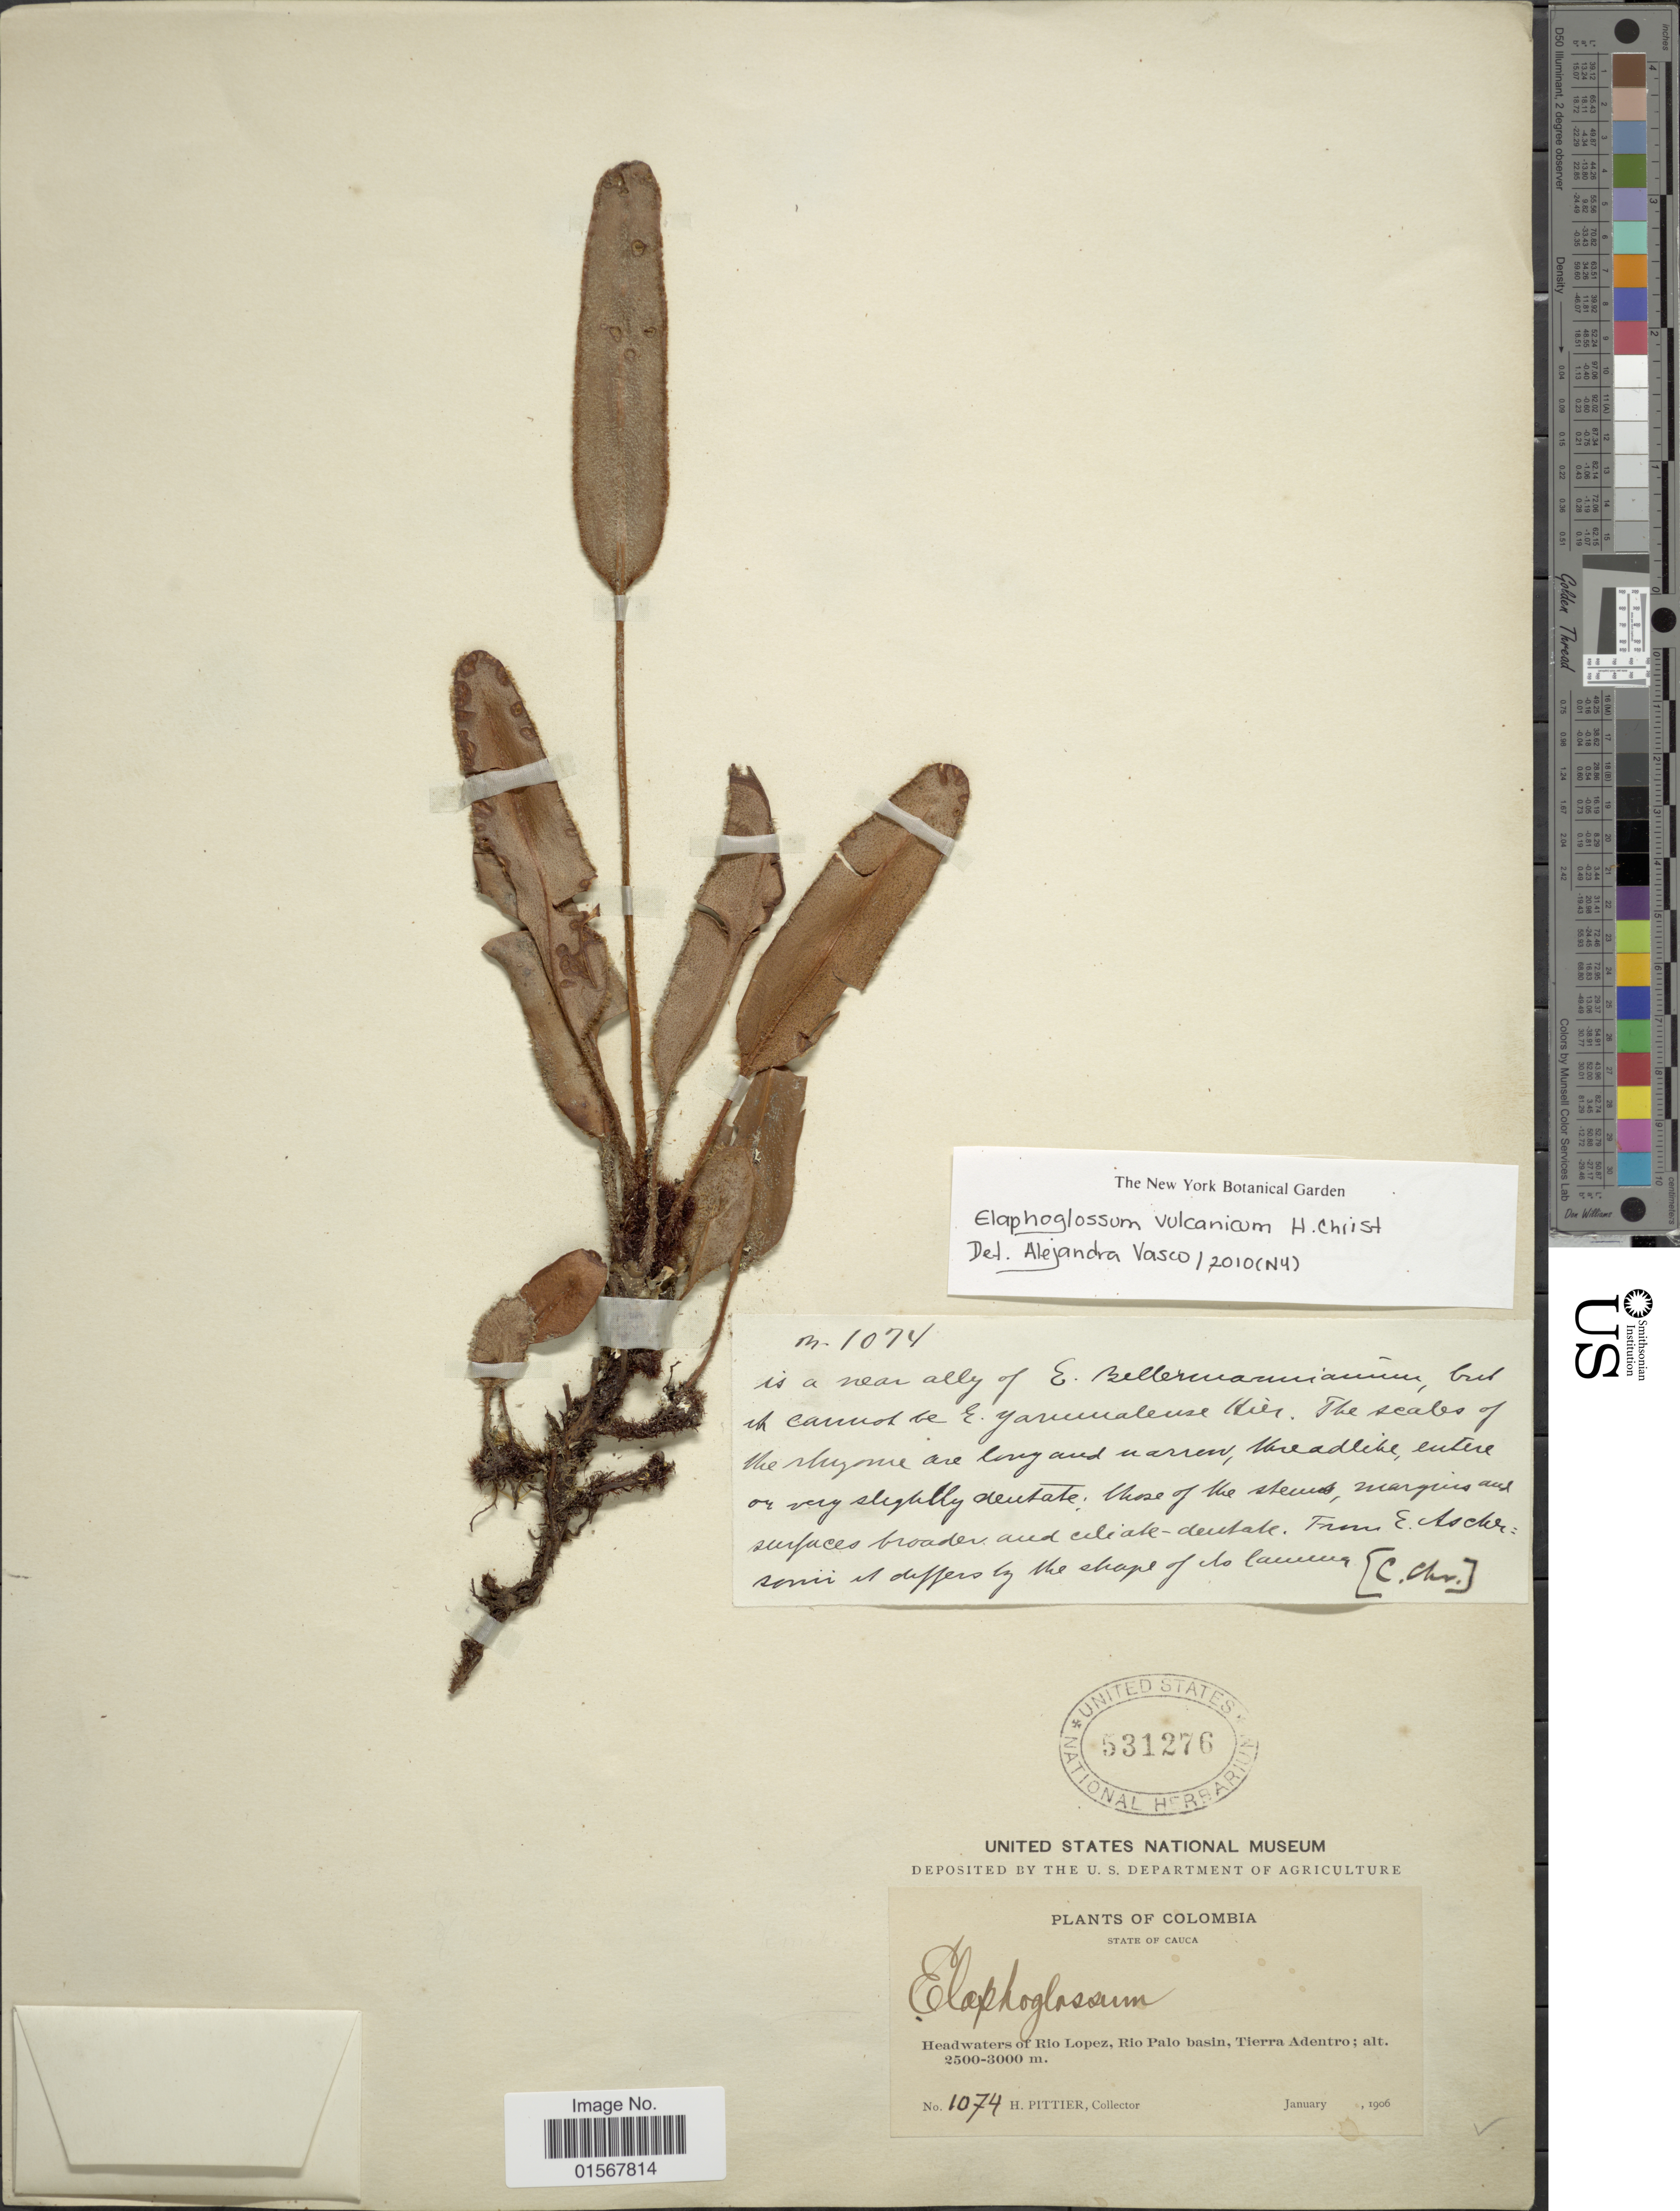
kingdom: Plantae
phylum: Tracheophyta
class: Polypodiopsida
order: Polypodiales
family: Dryopteridaceae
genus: Elaphoglossum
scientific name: Elaphoglossum vulcanicum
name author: Christ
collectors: H. F. Pittier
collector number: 1074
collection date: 1906-01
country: Colombia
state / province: Cauca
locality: State of Cauca, Headwaters of Rio Lopez, Rio Palo basin, Tierra Adentro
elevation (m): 2500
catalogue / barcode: US 531276